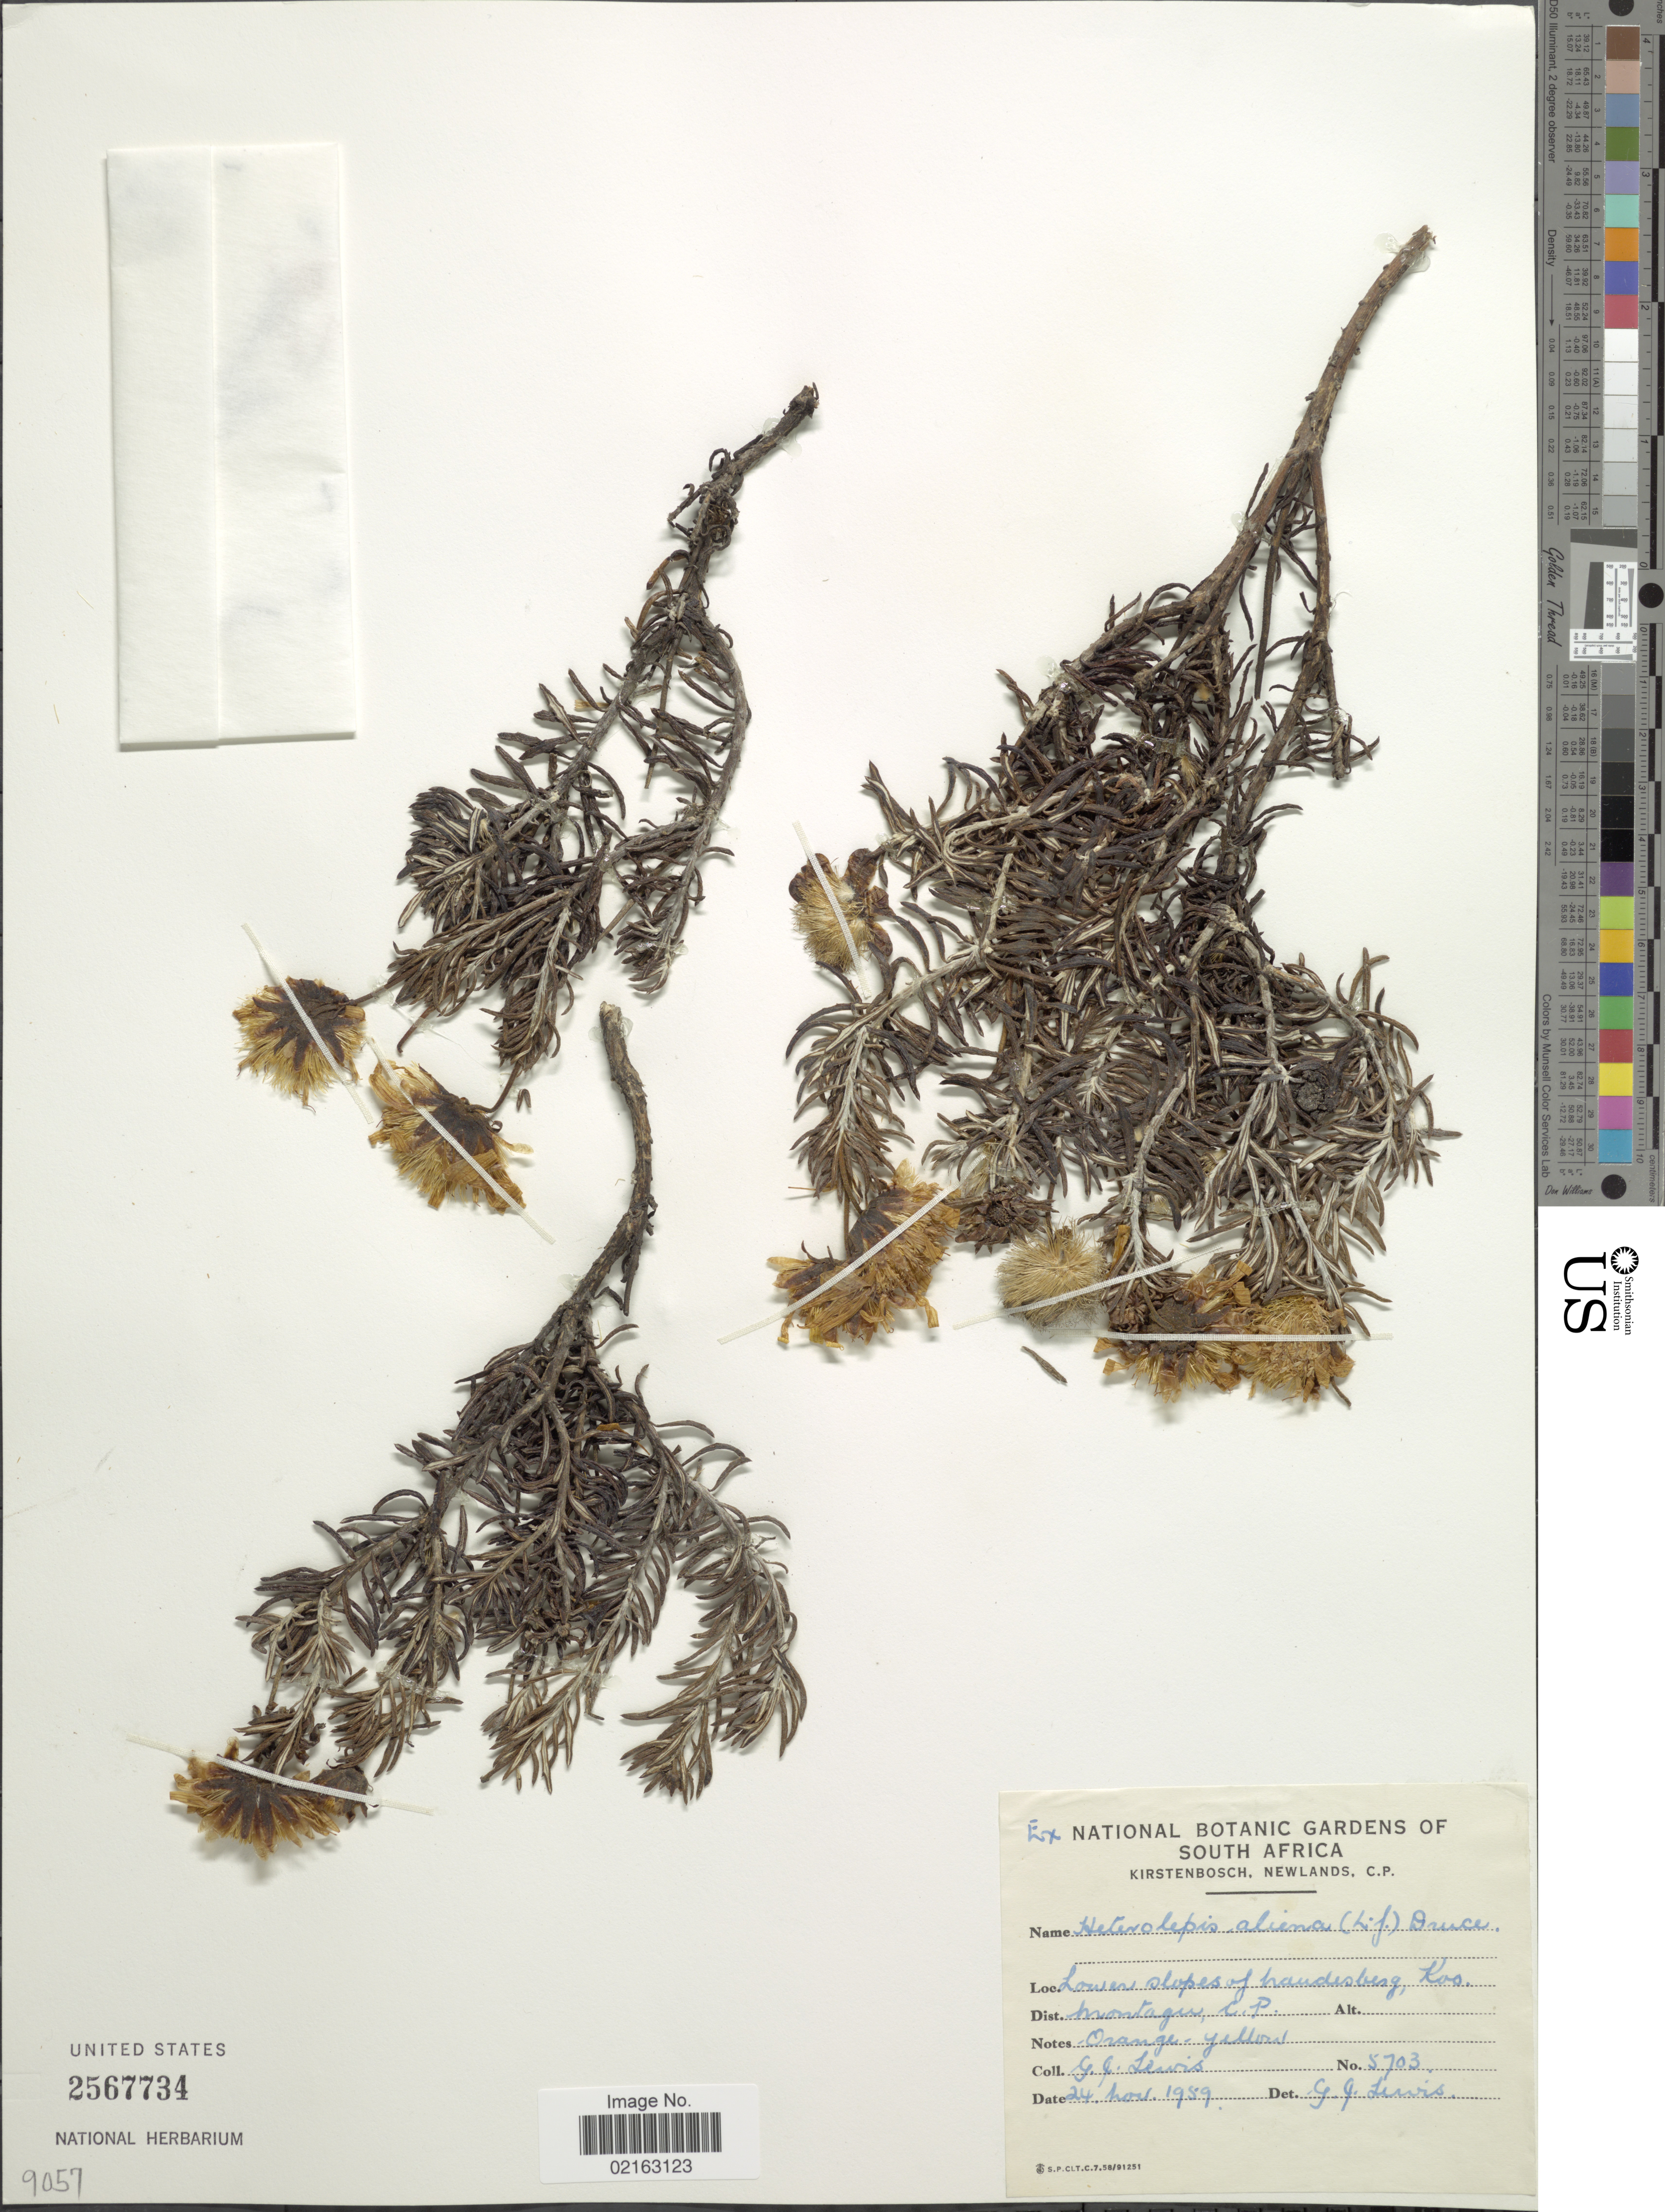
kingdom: Plantae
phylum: Tracheophyta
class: Magnoliopsida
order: Asterales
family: Asteraceae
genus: Heterolepis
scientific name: Heterolepis aliena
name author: (L. f.) Druce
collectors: G. J. Lewis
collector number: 5703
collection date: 1959-11-24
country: South Africa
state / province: Western Cape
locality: Lower slopes of Naudesberg, Kos. Dist. Montagu, C.P.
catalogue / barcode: US 2567734